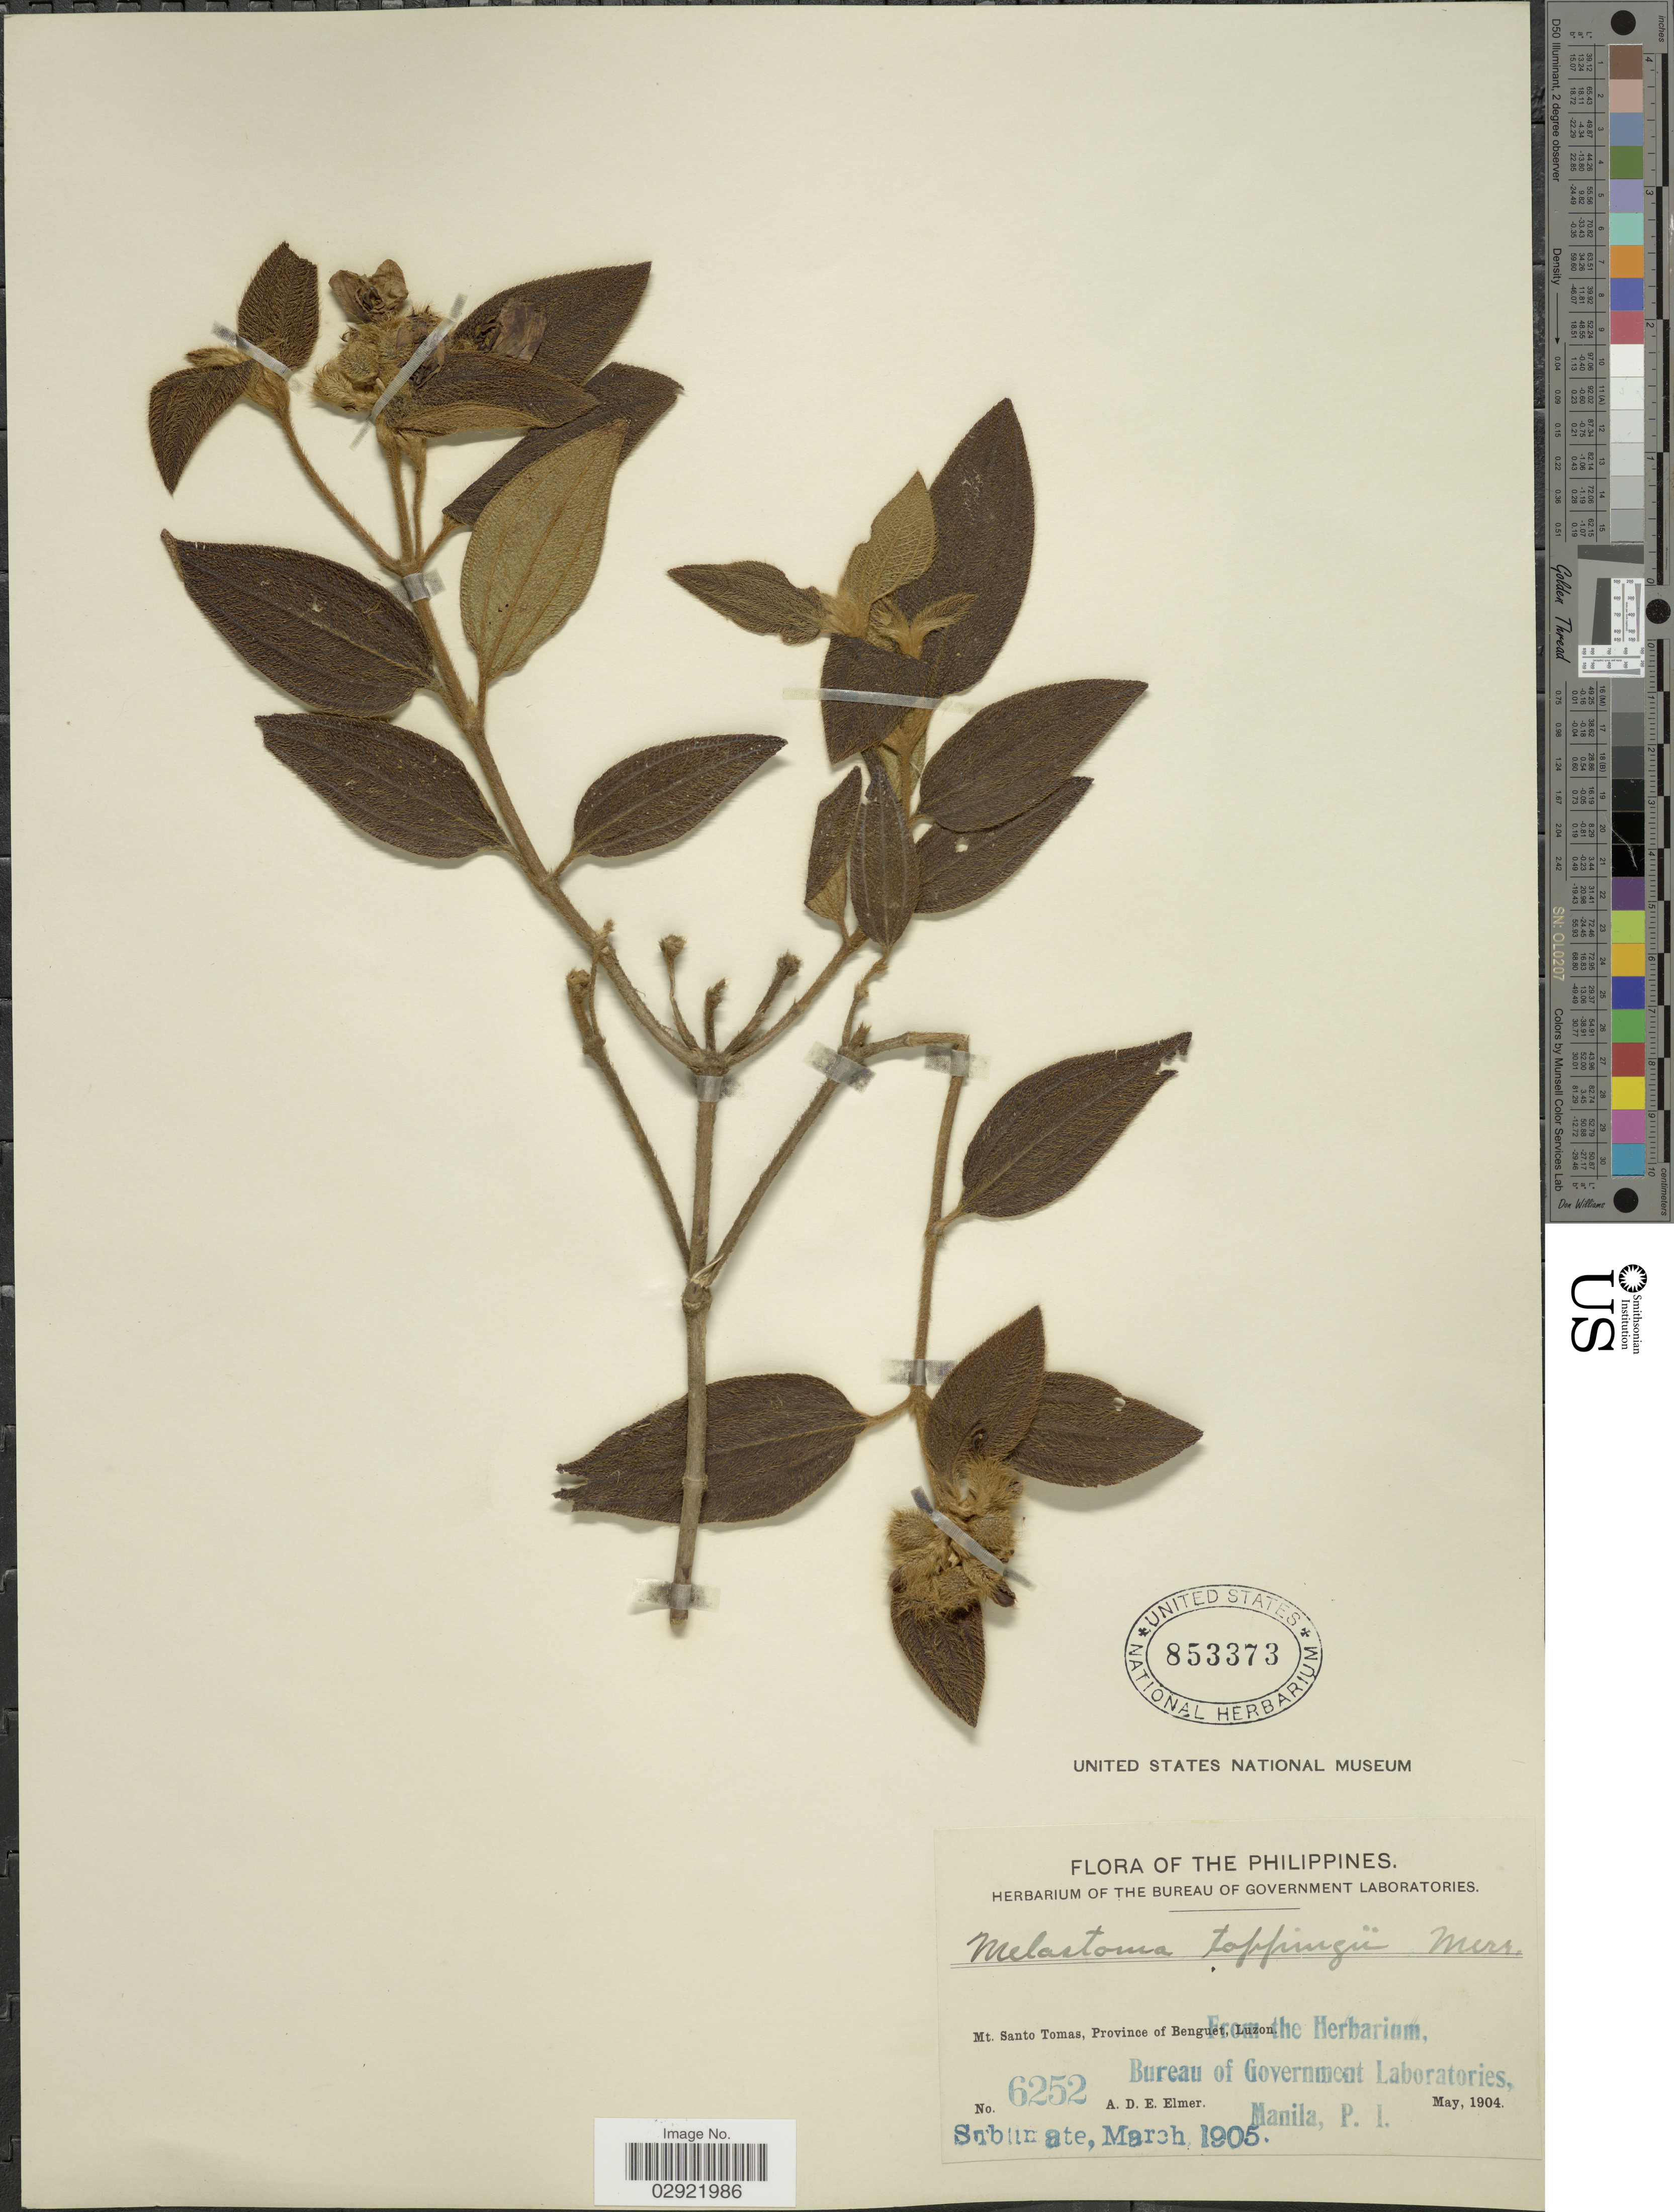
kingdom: Plantae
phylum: Tracheophyta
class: Magnoliopsida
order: Myrtales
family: Melastomataceae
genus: Melastoma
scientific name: Melastoma toppingii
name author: Merr.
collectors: A. D. E. Elmer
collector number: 6252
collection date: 1904-05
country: Philippines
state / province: Cordillera (Administrative Region)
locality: Mt. Santo Tomas, Province of Benguet, Luzon.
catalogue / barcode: US 853373